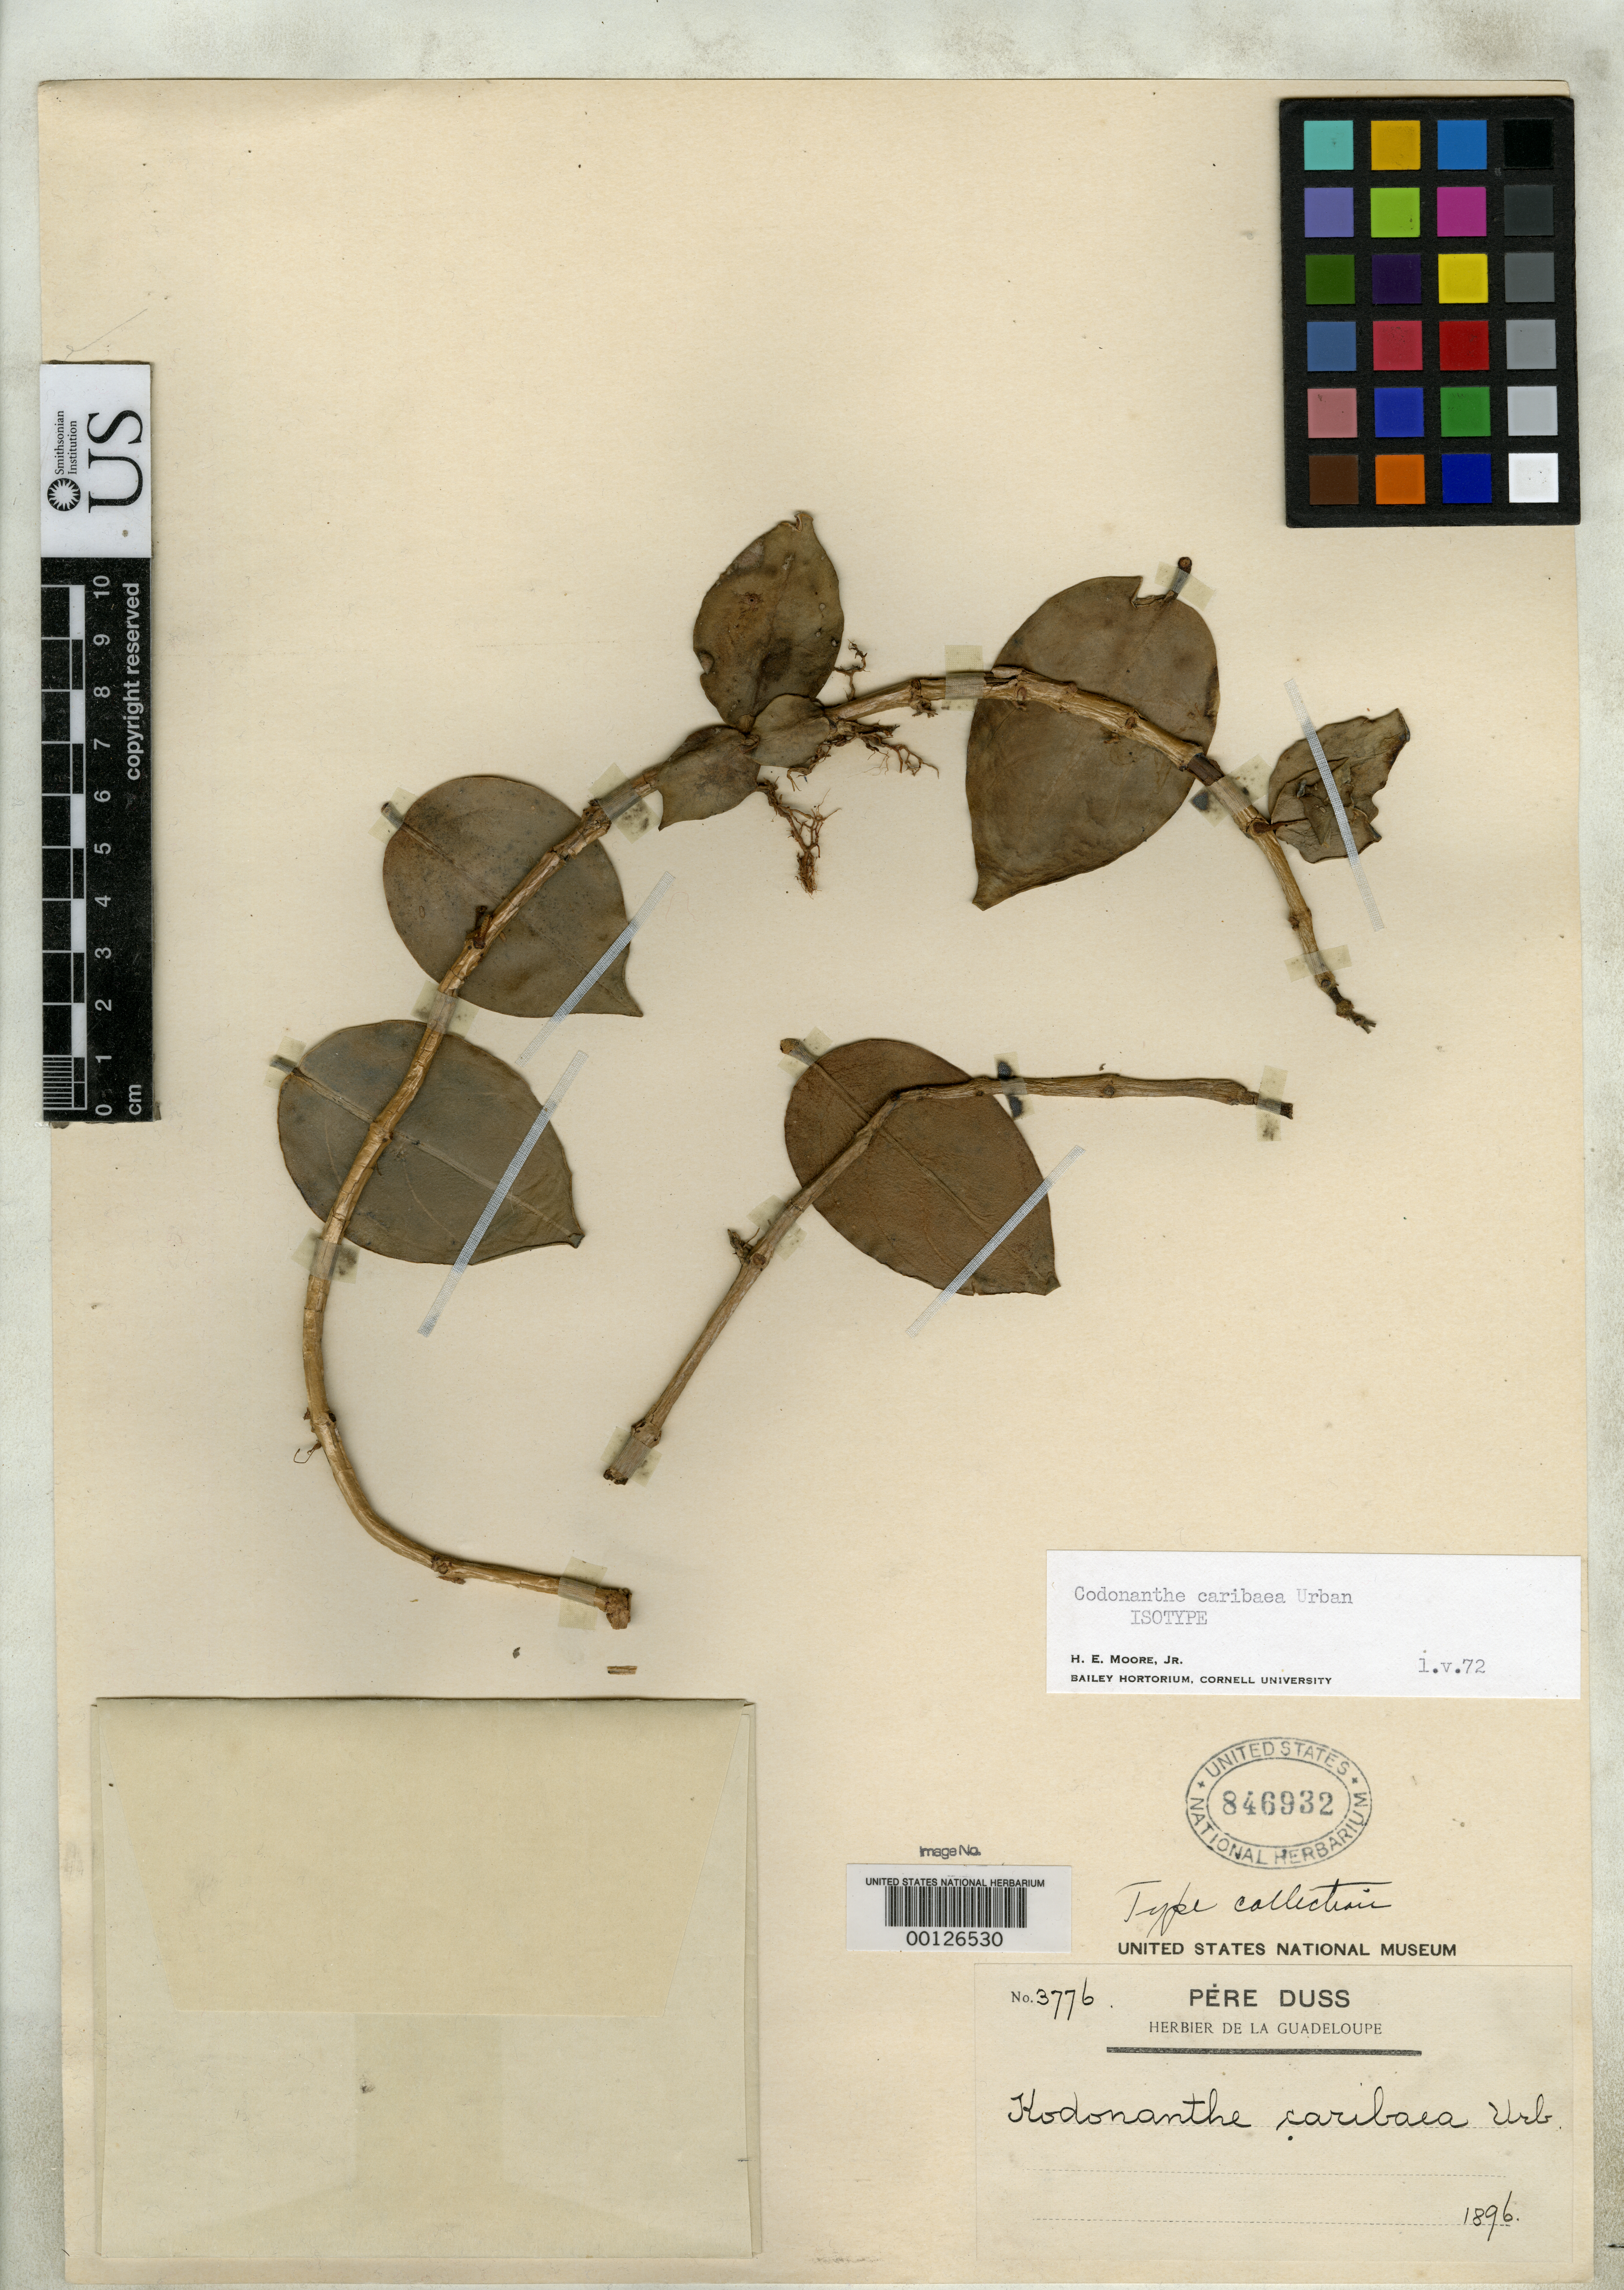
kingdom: Plantae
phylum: Tracheophyta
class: Magnoliopsida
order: Lamiales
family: Gesneriaceae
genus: Codonanthe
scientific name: Codonanthe caribaea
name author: Urb.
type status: Isotype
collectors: Père Duss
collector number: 3776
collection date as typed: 1896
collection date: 1896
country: Guadeloupe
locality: Riviere Noire.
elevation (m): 410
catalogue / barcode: US 846932